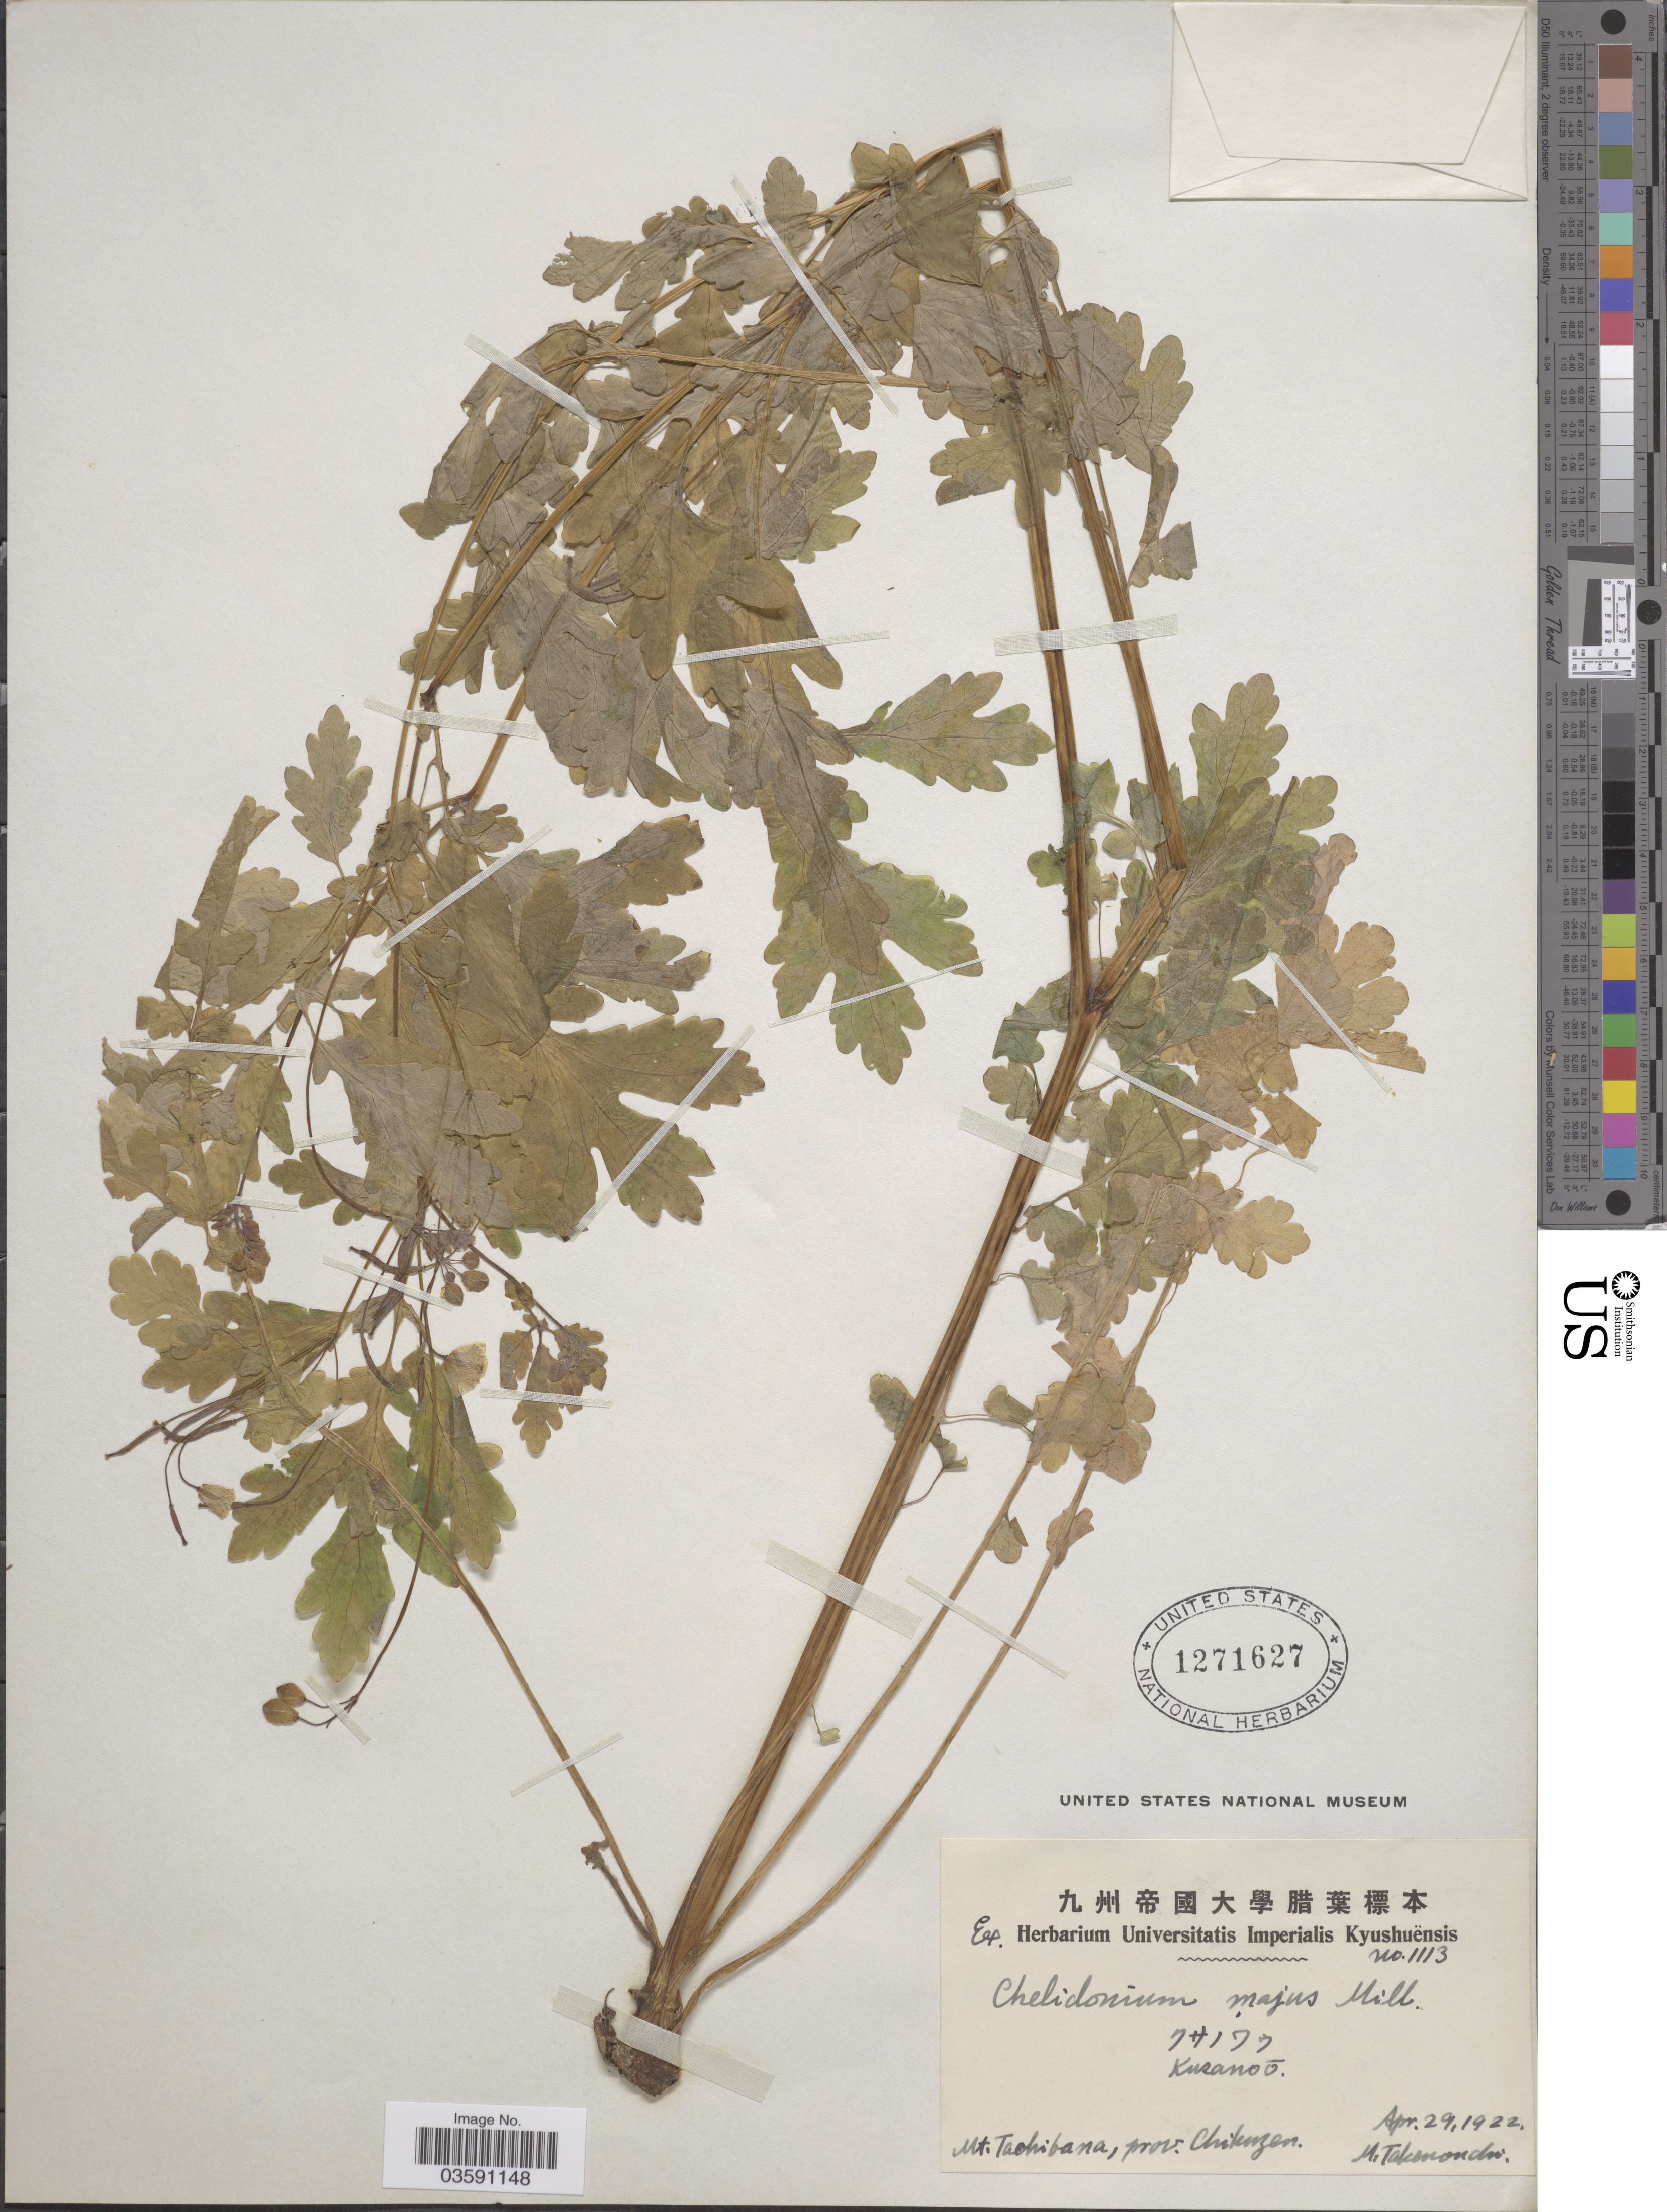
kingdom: Plantae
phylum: Tracheophyta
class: Magnoliopsida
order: Ranunculales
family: Papaveraceae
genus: Chelidonium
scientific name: Chelidonium majus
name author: L.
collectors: M. Takenonchi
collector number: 1113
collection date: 1922-04-29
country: Japan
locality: Mt. Tachibana, prov. Chikuzen.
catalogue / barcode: US 1271627